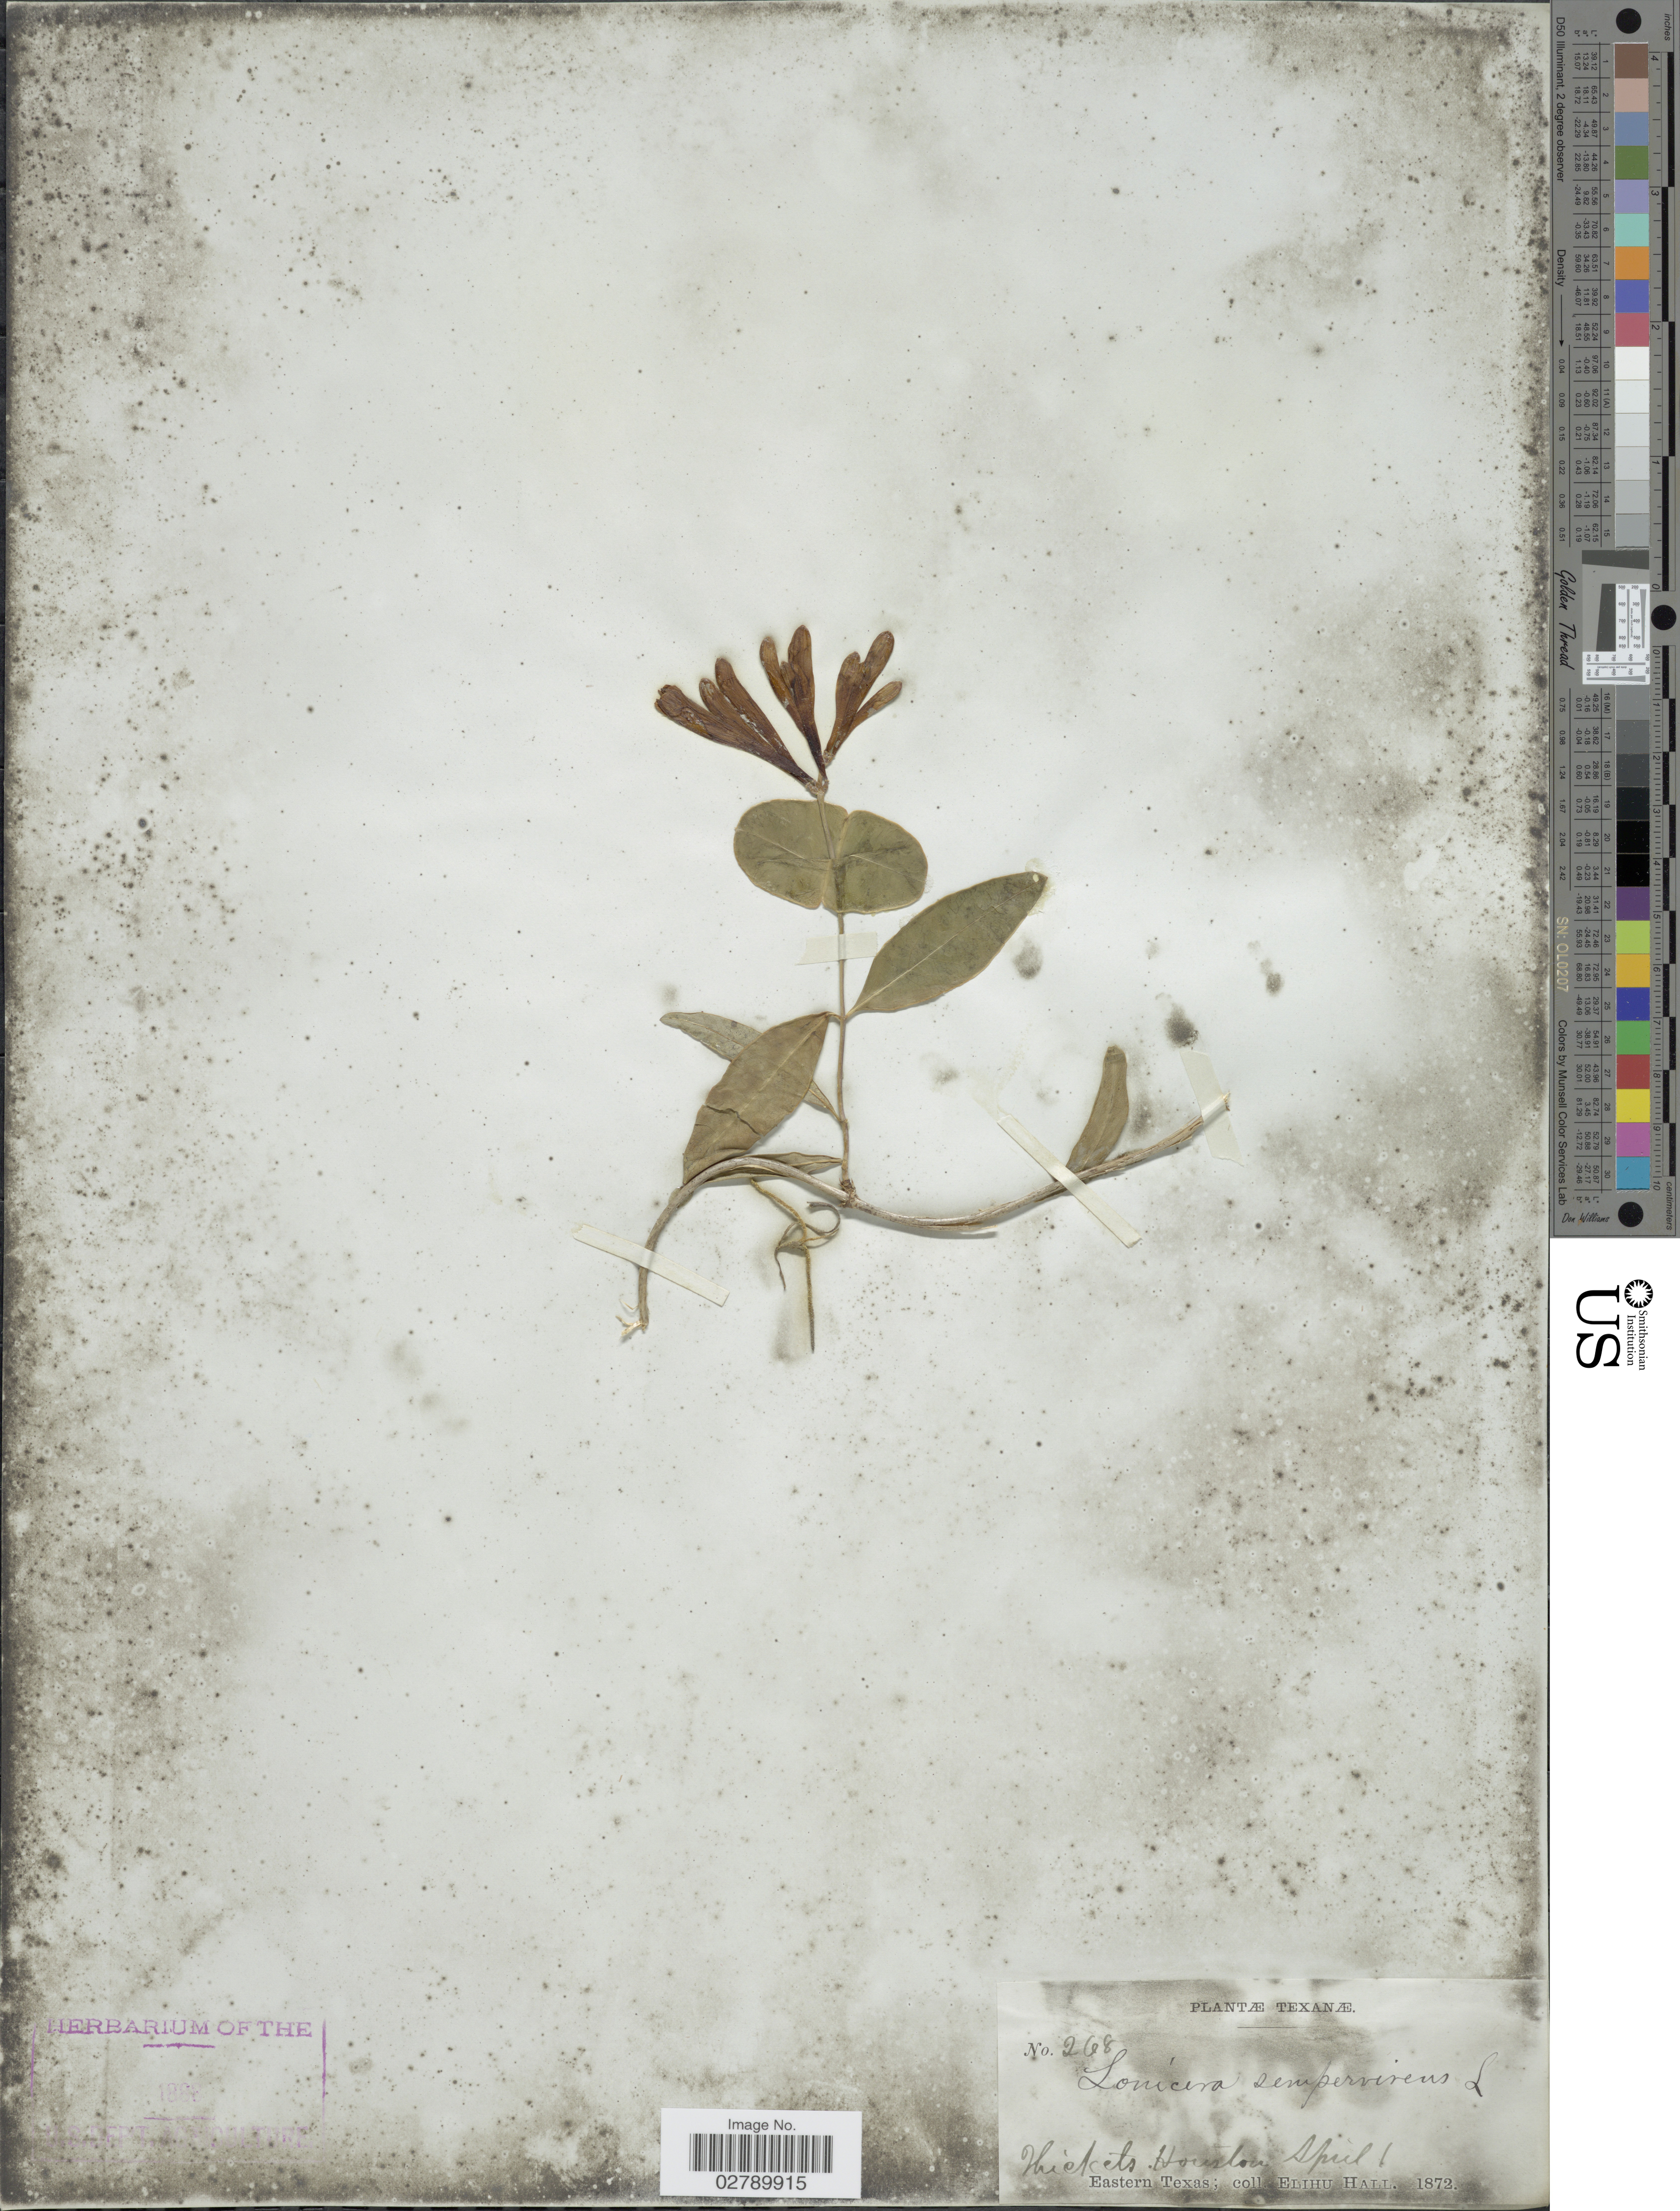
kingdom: Plantae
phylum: Tracheophyta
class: Magnoliopsida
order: Dipsacales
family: Caprifoliaceae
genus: Lonicera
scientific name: Lonicera sempervirens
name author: L.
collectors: E. Hall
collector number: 268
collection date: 1872-04-01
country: United States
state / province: Texas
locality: Thickets. Houston. Eastern Texas